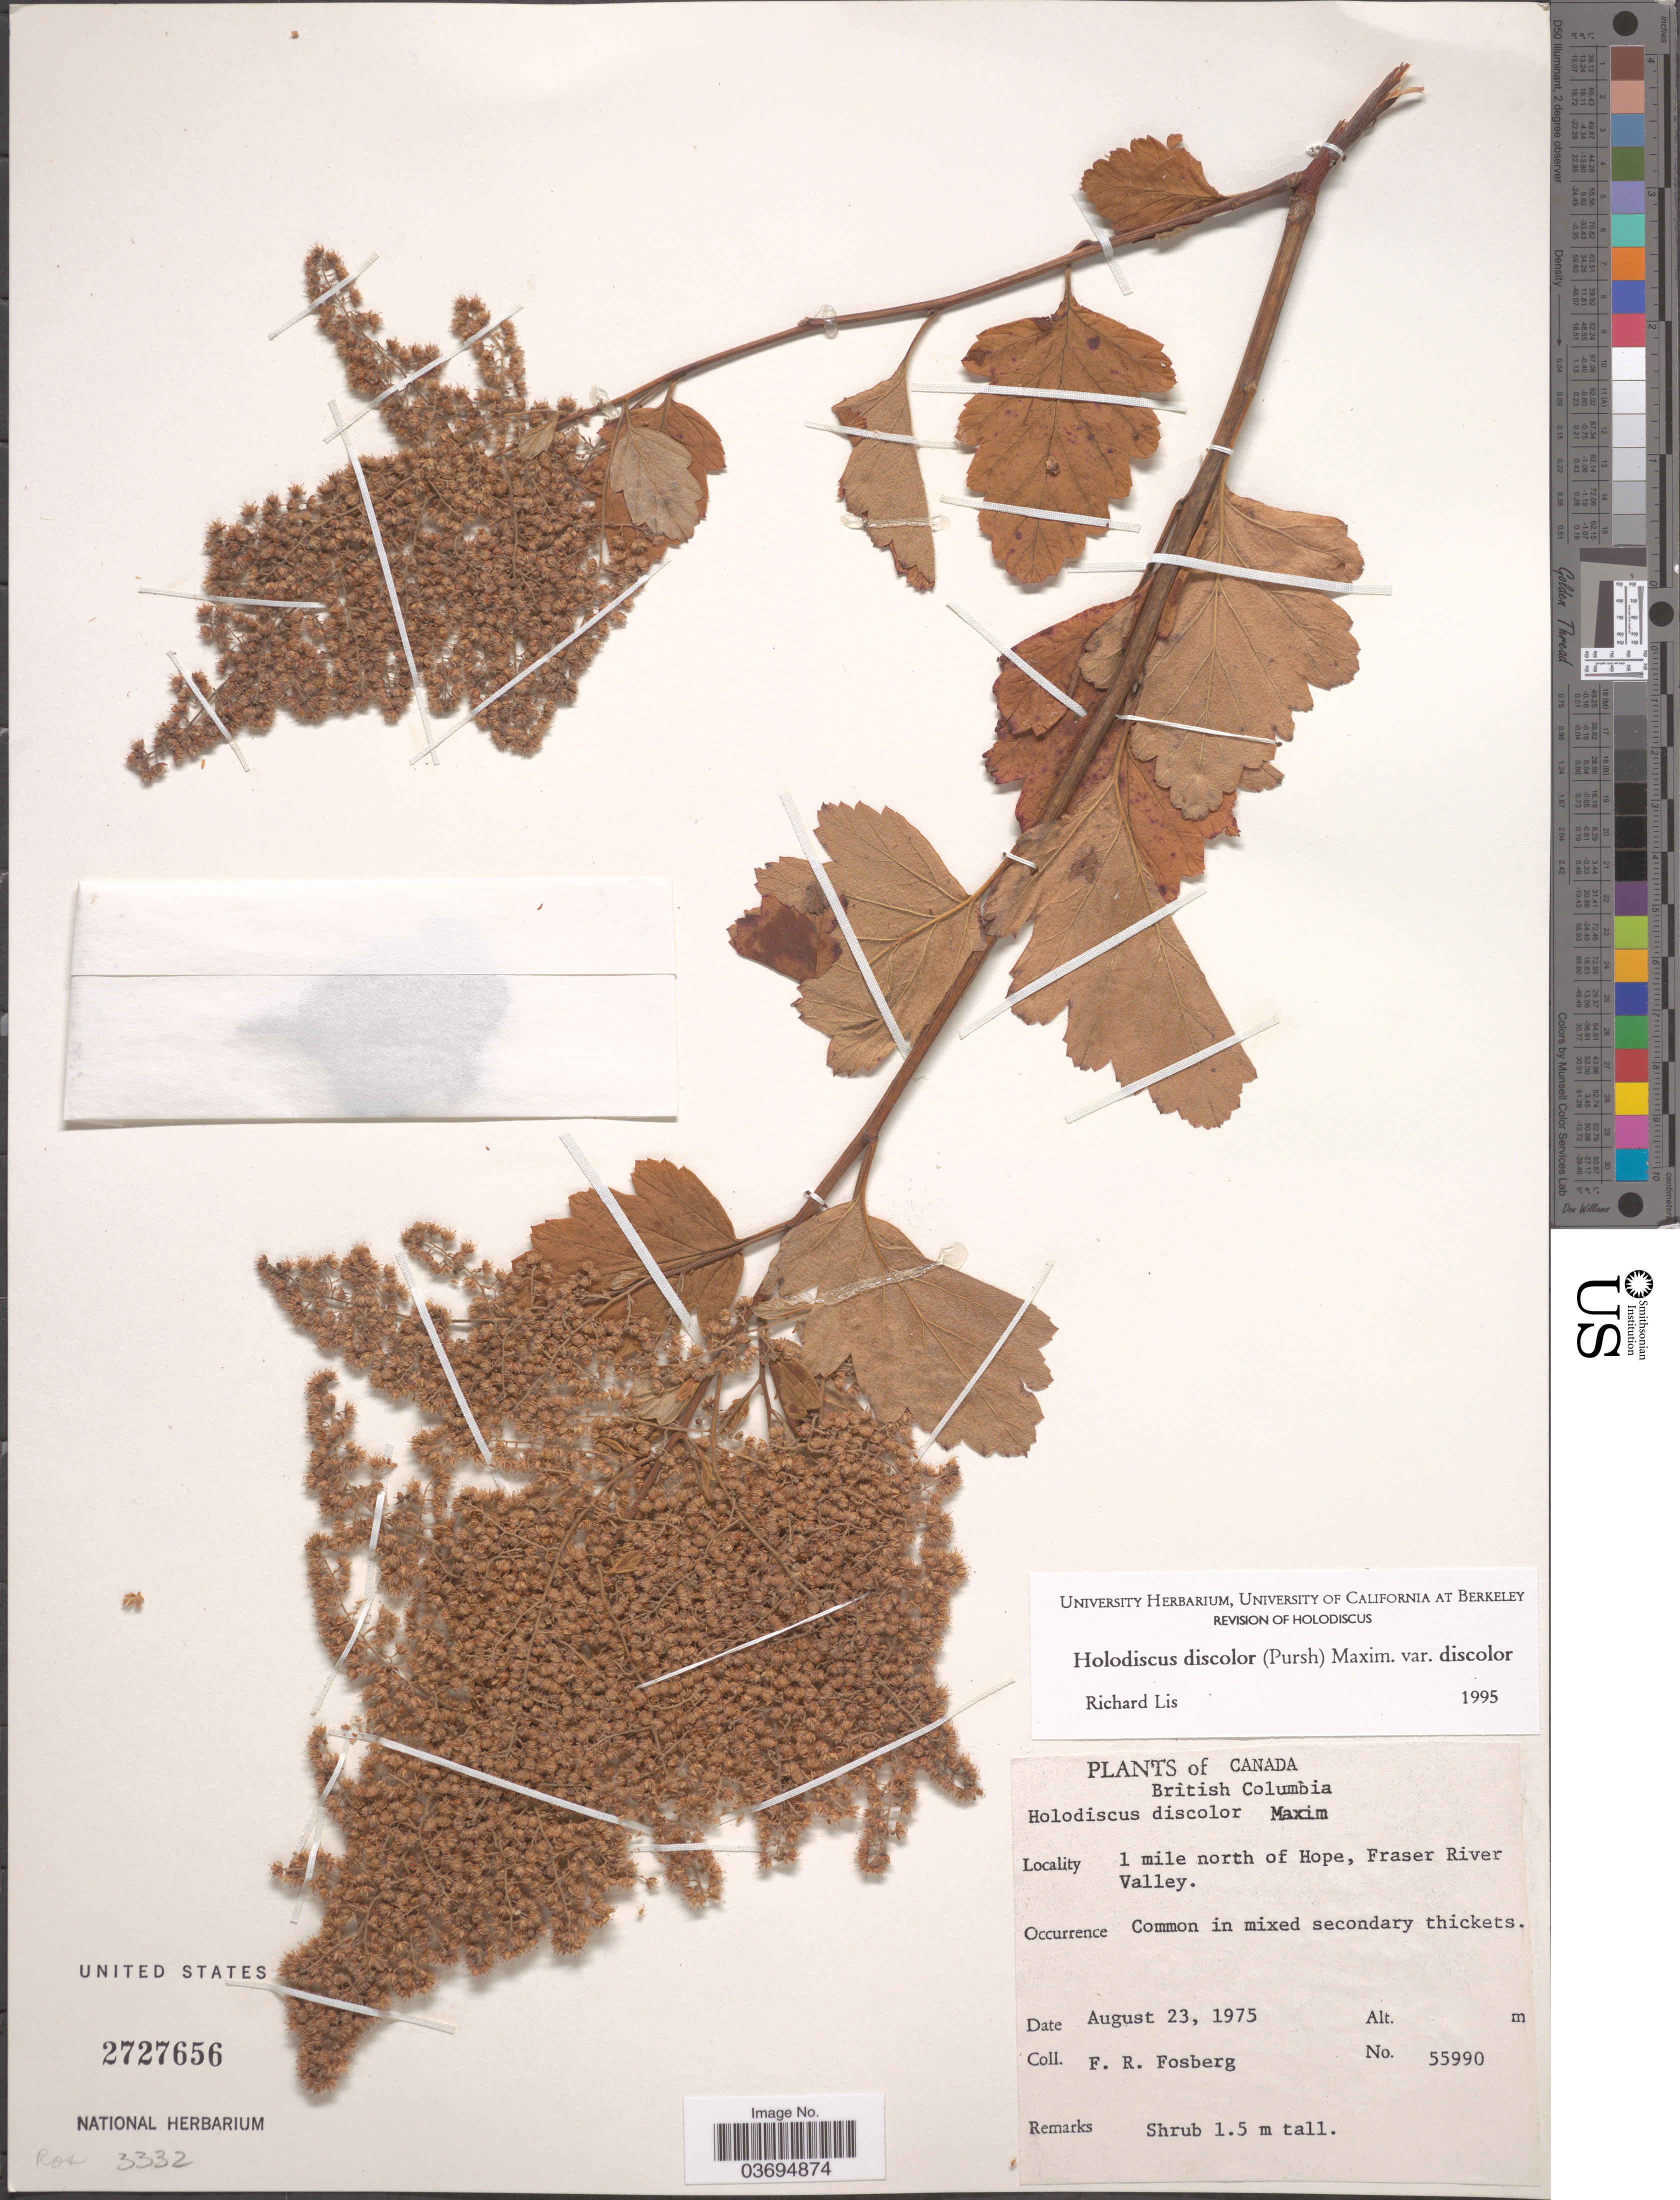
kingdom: Plantae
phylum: Tracheophyta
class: Magnoliopsida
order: Rosales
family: Rosaceae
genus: Holodiscus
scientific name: Holodiscus discolor var. discolor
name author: (Pursh) Maxim.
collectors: F. R. Fosberg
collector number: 55990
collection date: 1975-08-23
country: Canada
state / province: British Columbia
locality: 1 mile north of Hope, Fraser River Valley.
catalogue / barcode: US 2727656